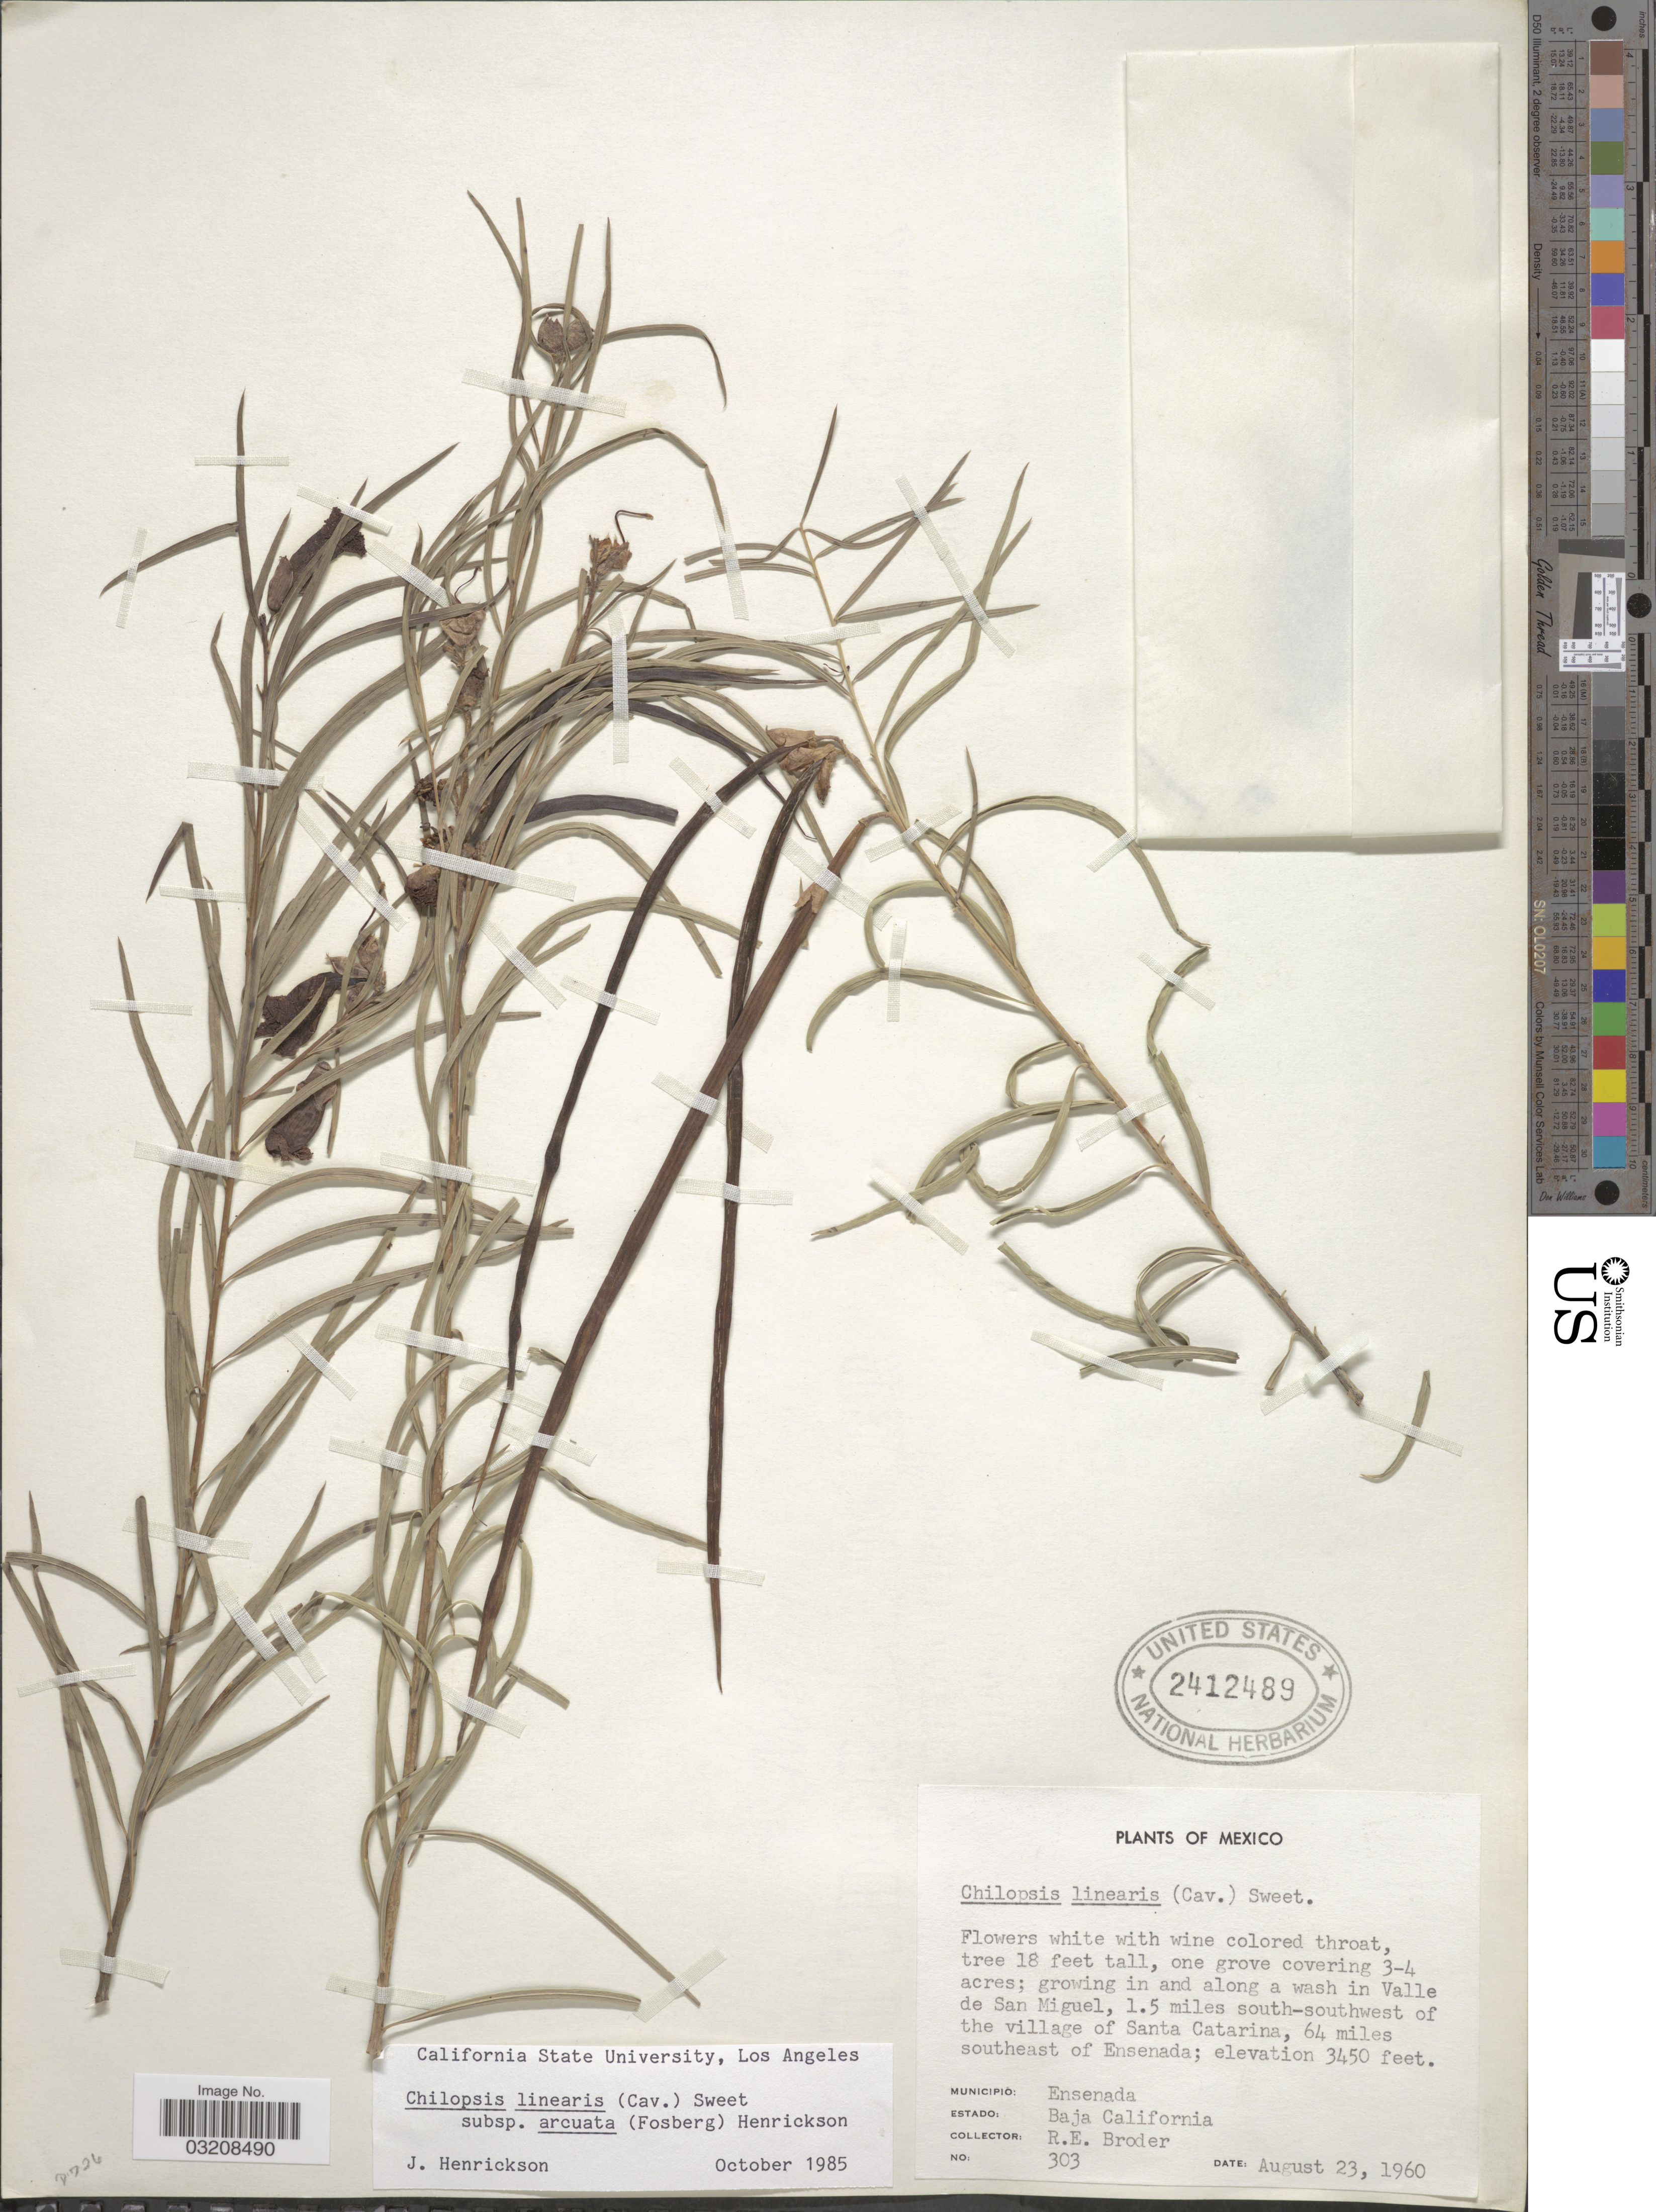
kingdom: Plantae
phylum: Tracheophyta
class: Magnoliopsida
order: Lamiales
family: Bignoniaceae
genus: Chilopsis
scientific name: Chilopsis linearis subsp. arcuata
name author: (Fosberg) Henrickson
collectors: R. Broder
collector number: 303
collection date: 1960-08-23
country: Mexico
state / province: Baja California Norte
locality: Along a wash in Valle de San Miguel, 1.5 miles south-southwest of the village of Santa Catarina, 64 miles southeast of Ensenada. Municipio: Ensenada.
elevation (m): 1052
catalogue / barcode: US 2412489